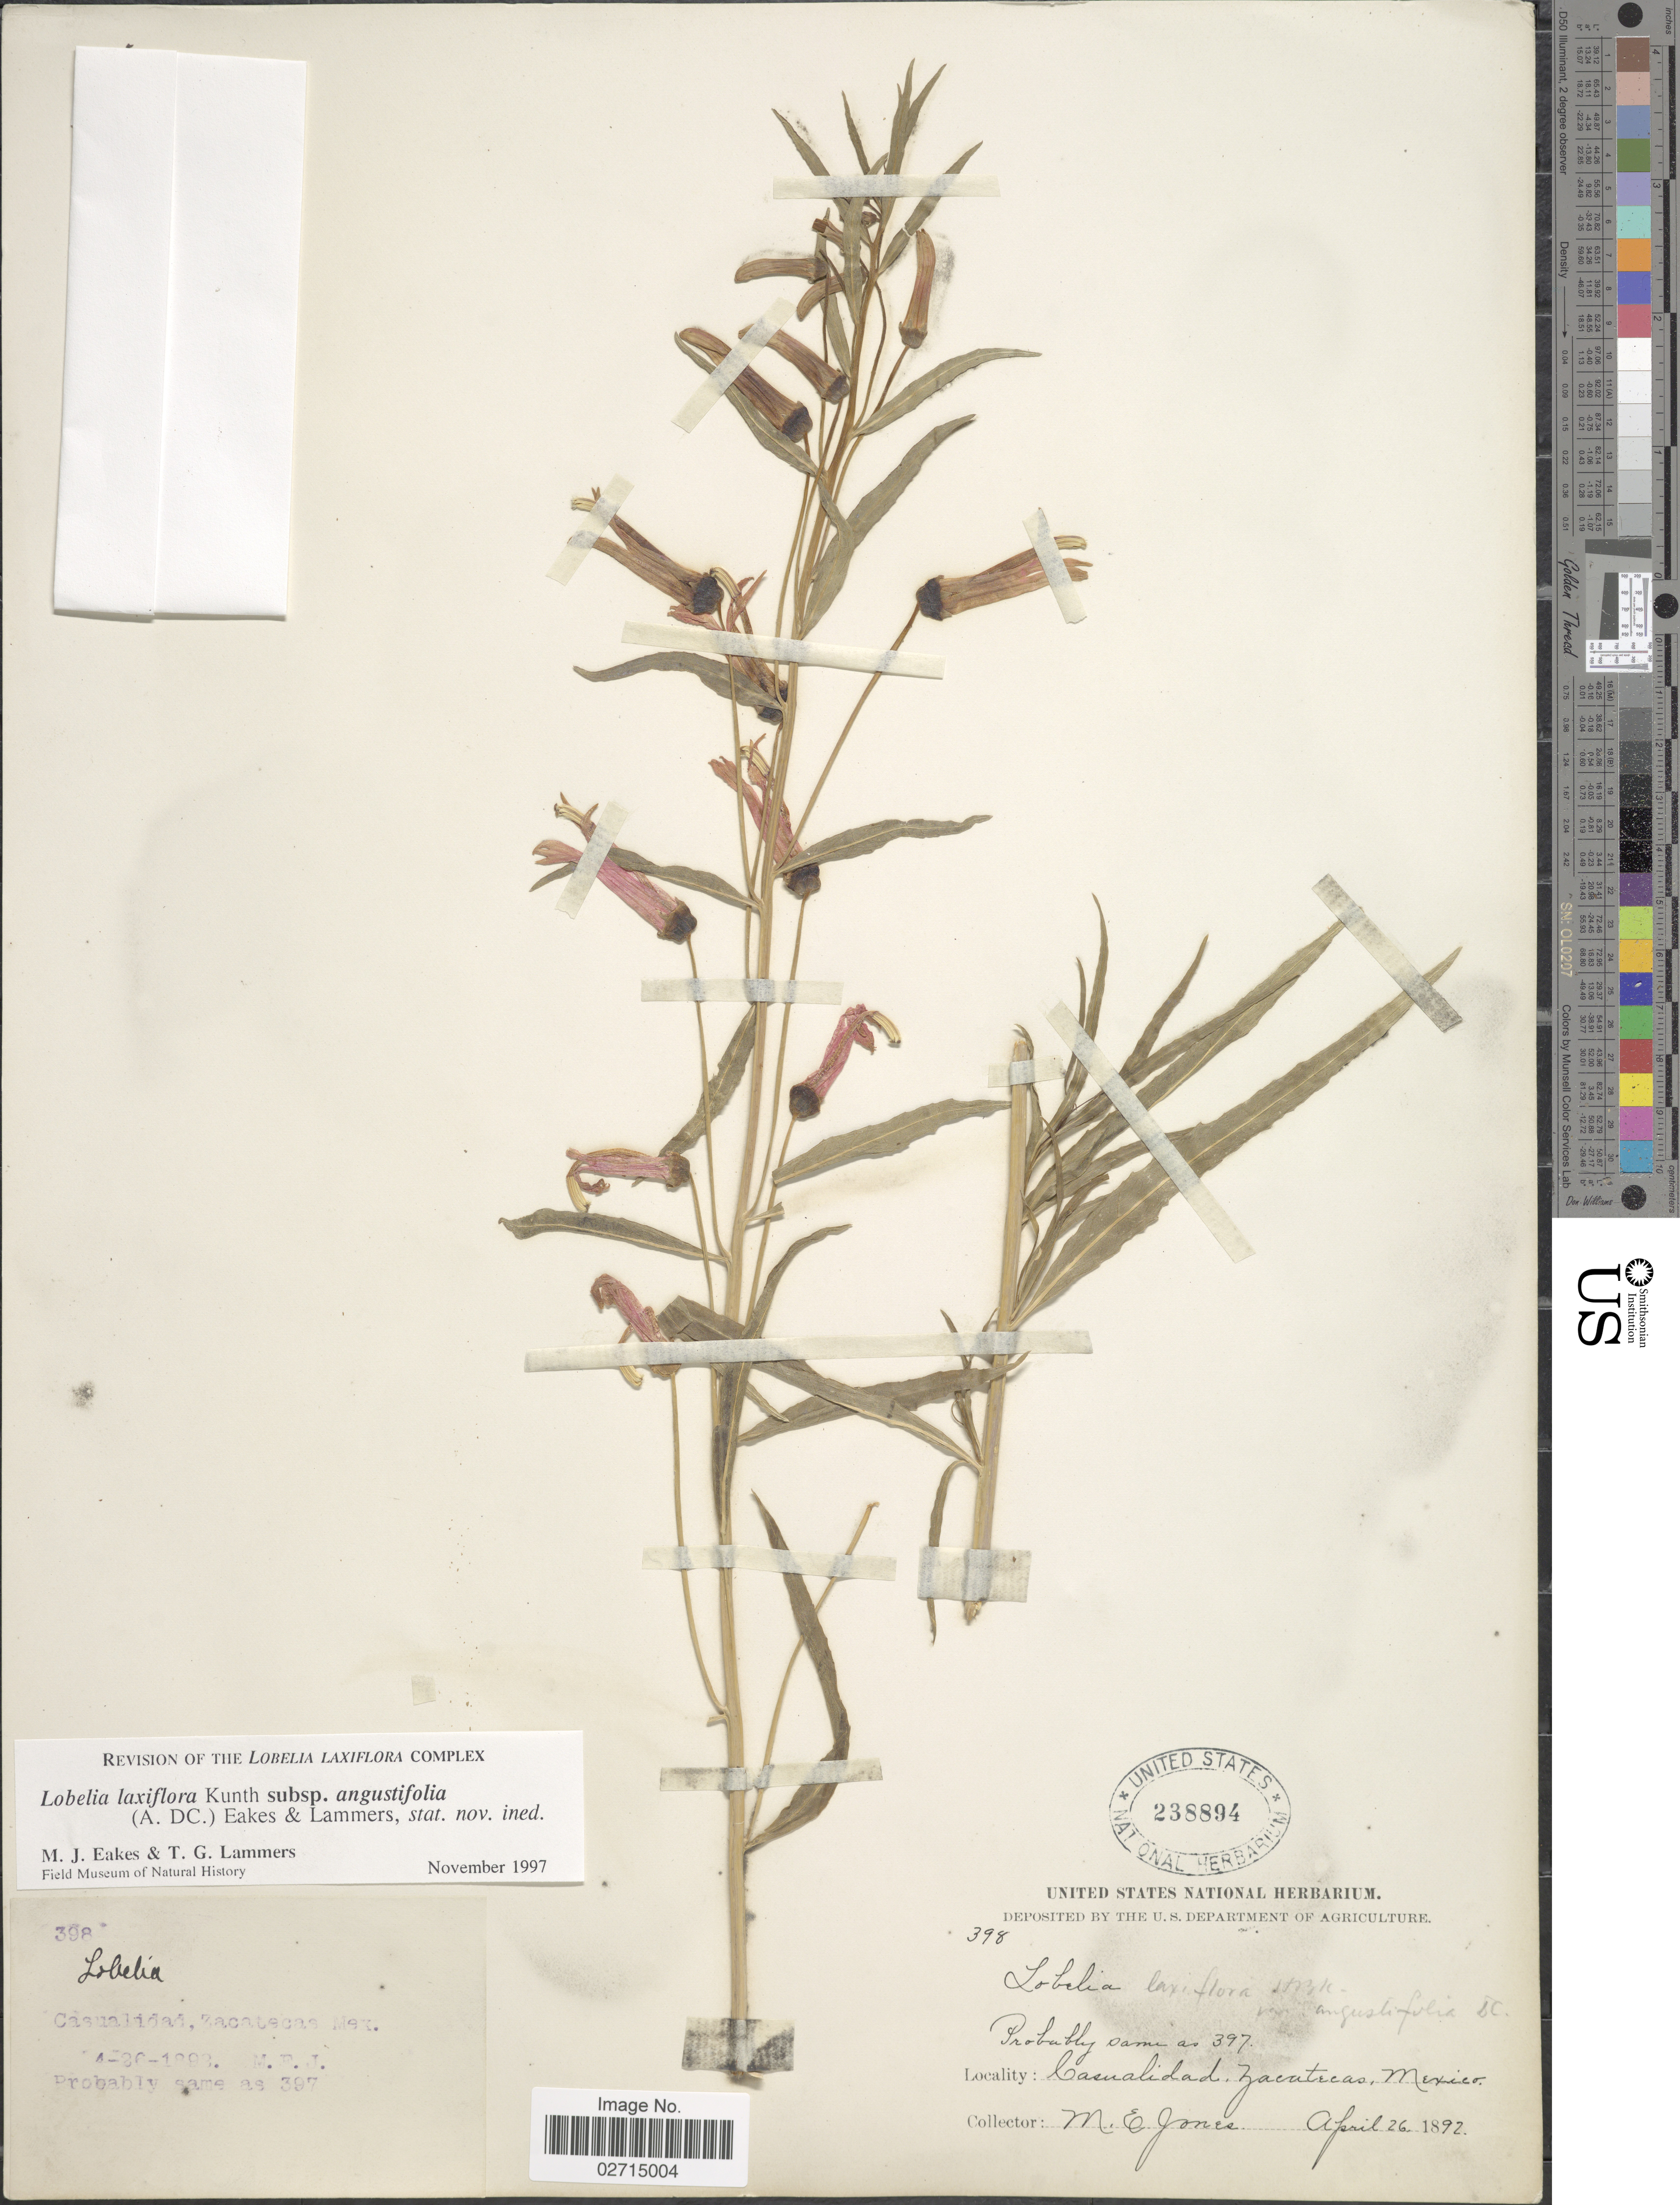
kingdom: Plantae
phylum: Tracheophyta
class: Magnoliopsida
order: Asterales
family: Campanulaceae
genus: Leptocodon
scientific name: Leptocodon laxiflora var. angustifolia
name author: A. DC.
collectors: M. E. Jones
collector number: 398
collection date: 1892-04-26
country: Mexico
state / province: Zacatecas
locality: Casualidad, Zacatecas, Mexico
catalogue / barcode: US 238894